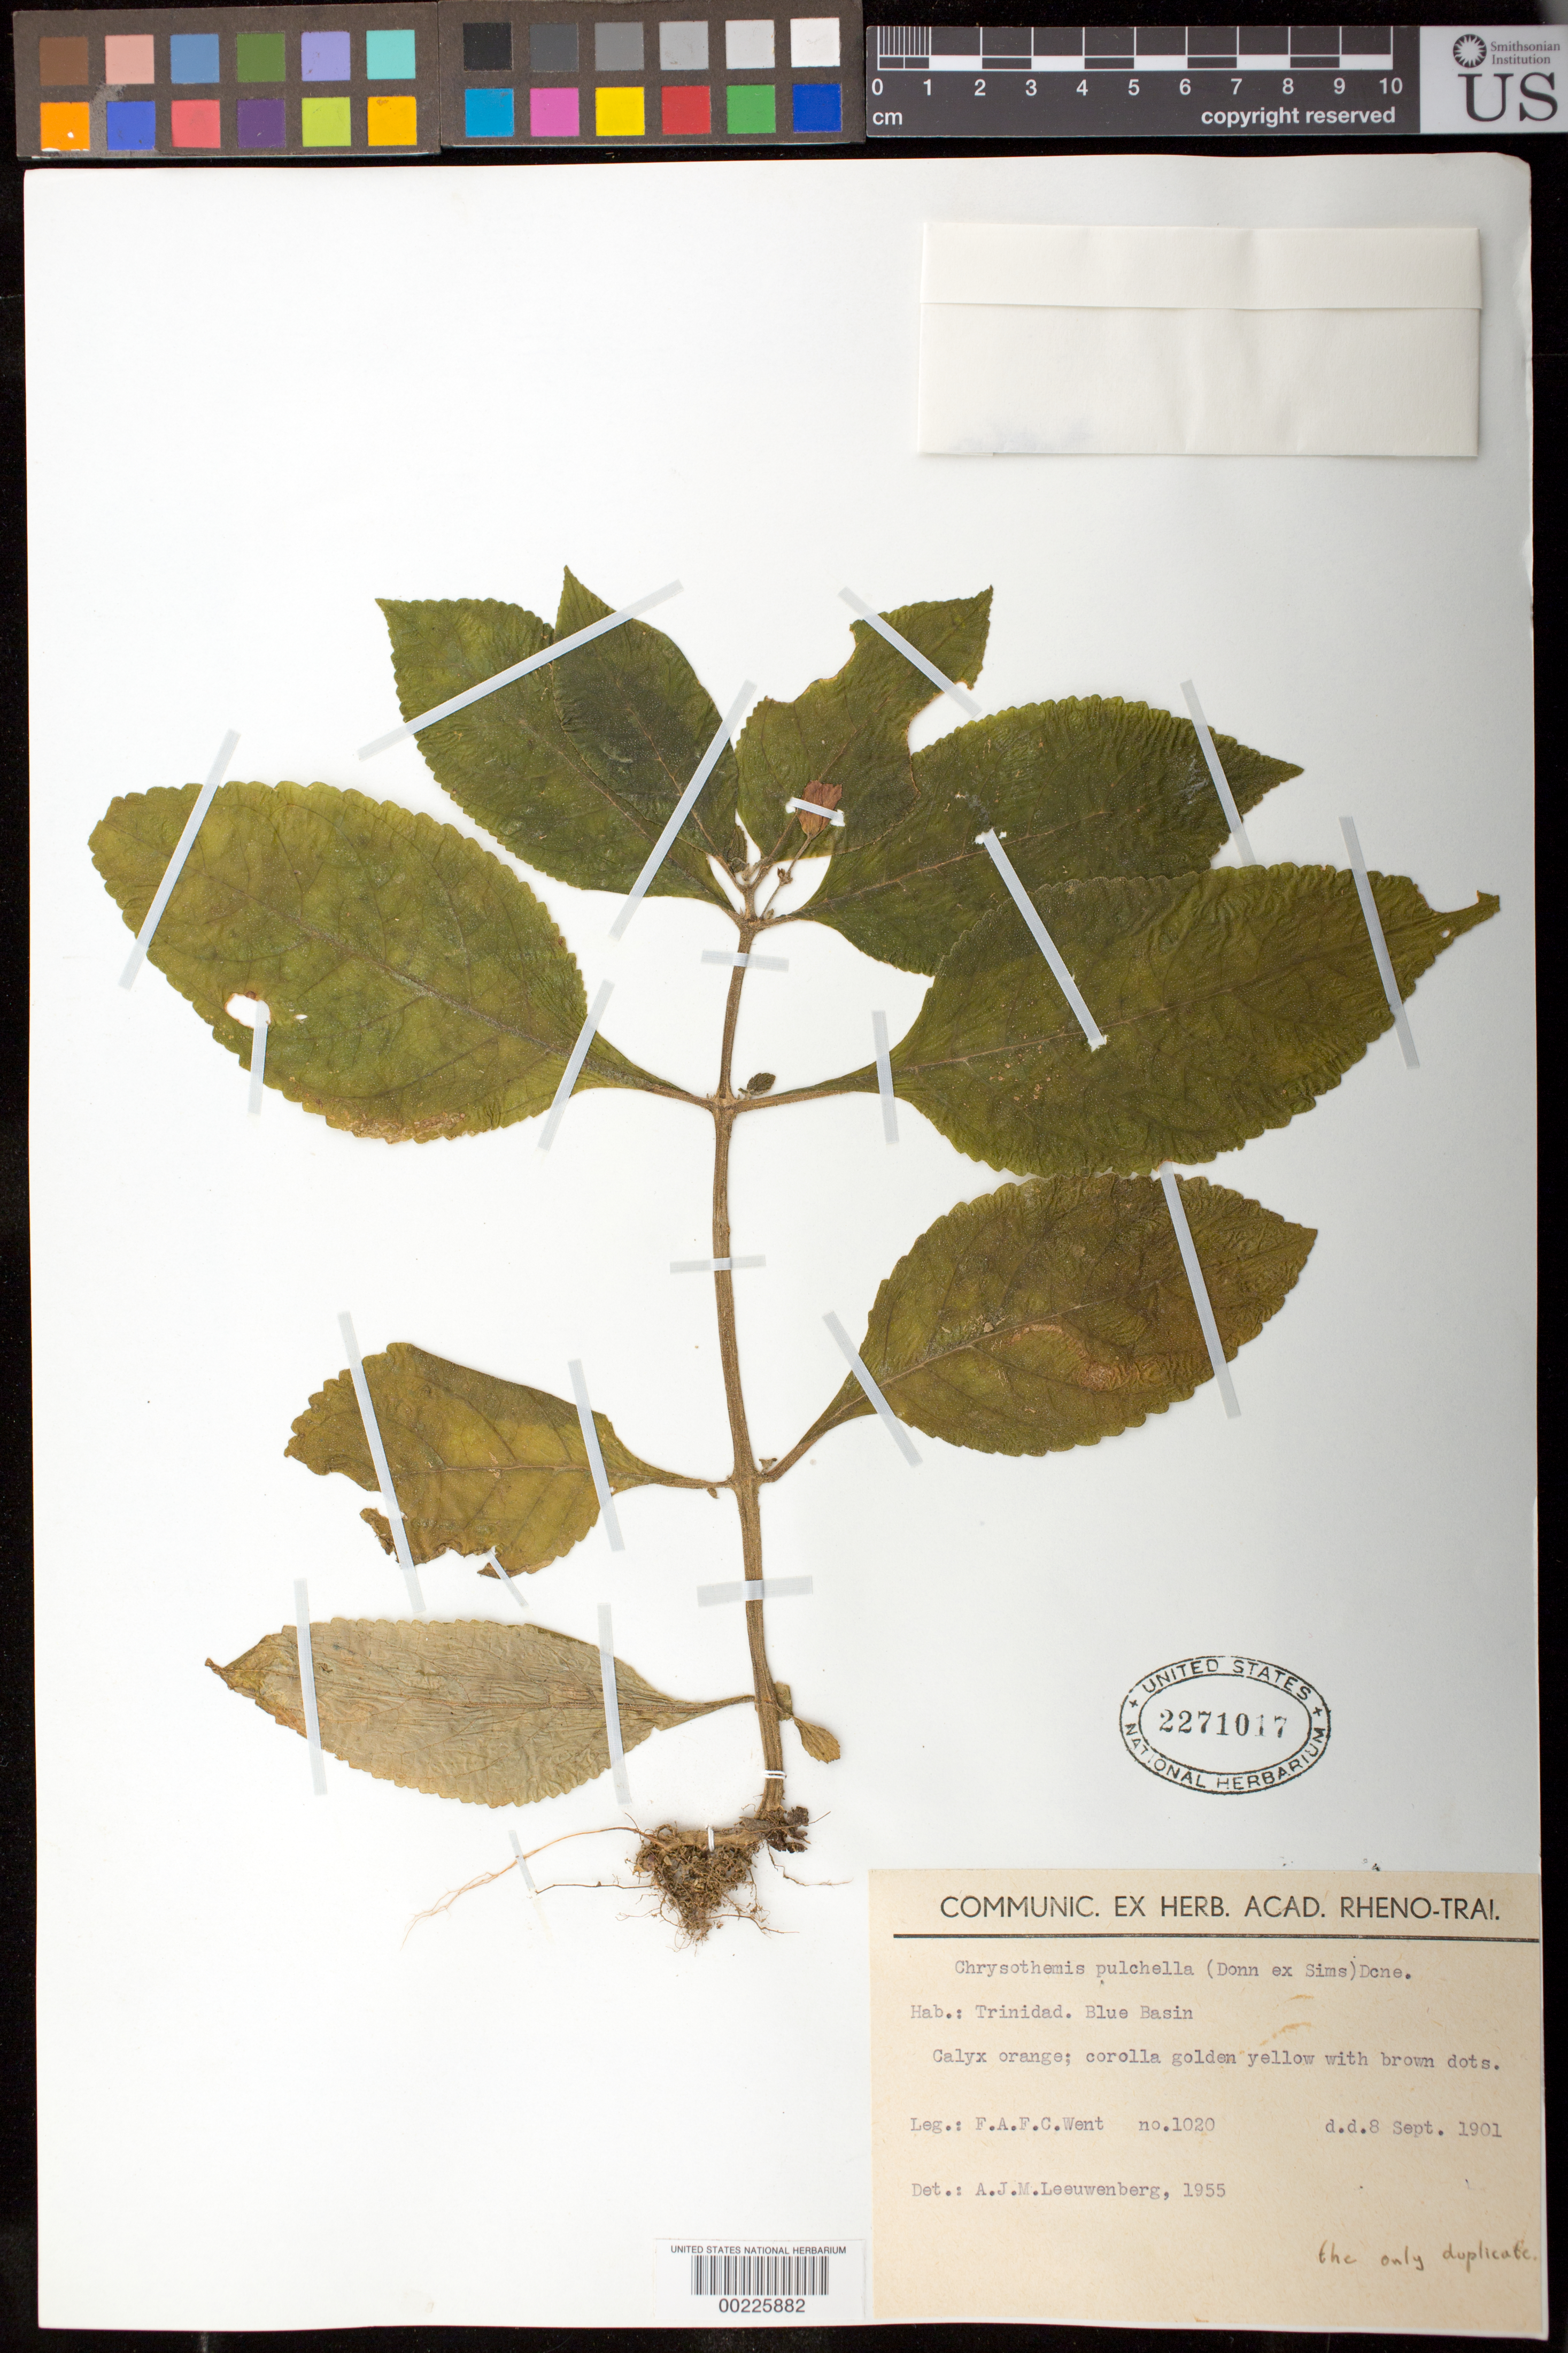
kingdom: Plantae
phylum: Tracheophyta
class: Magnoliopsida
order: Lamiales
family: Gesneriaceae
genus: Chrysothemis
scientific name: Chrysothemis pulchella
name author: (Donn ex Sims) Decne.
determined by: Leeuwenberg, A. J. M.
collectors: F. A. Went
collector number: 1020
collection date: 1901-09-08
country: Trinidad and Tobago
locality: Blue Vasin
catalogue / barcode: US 2271017